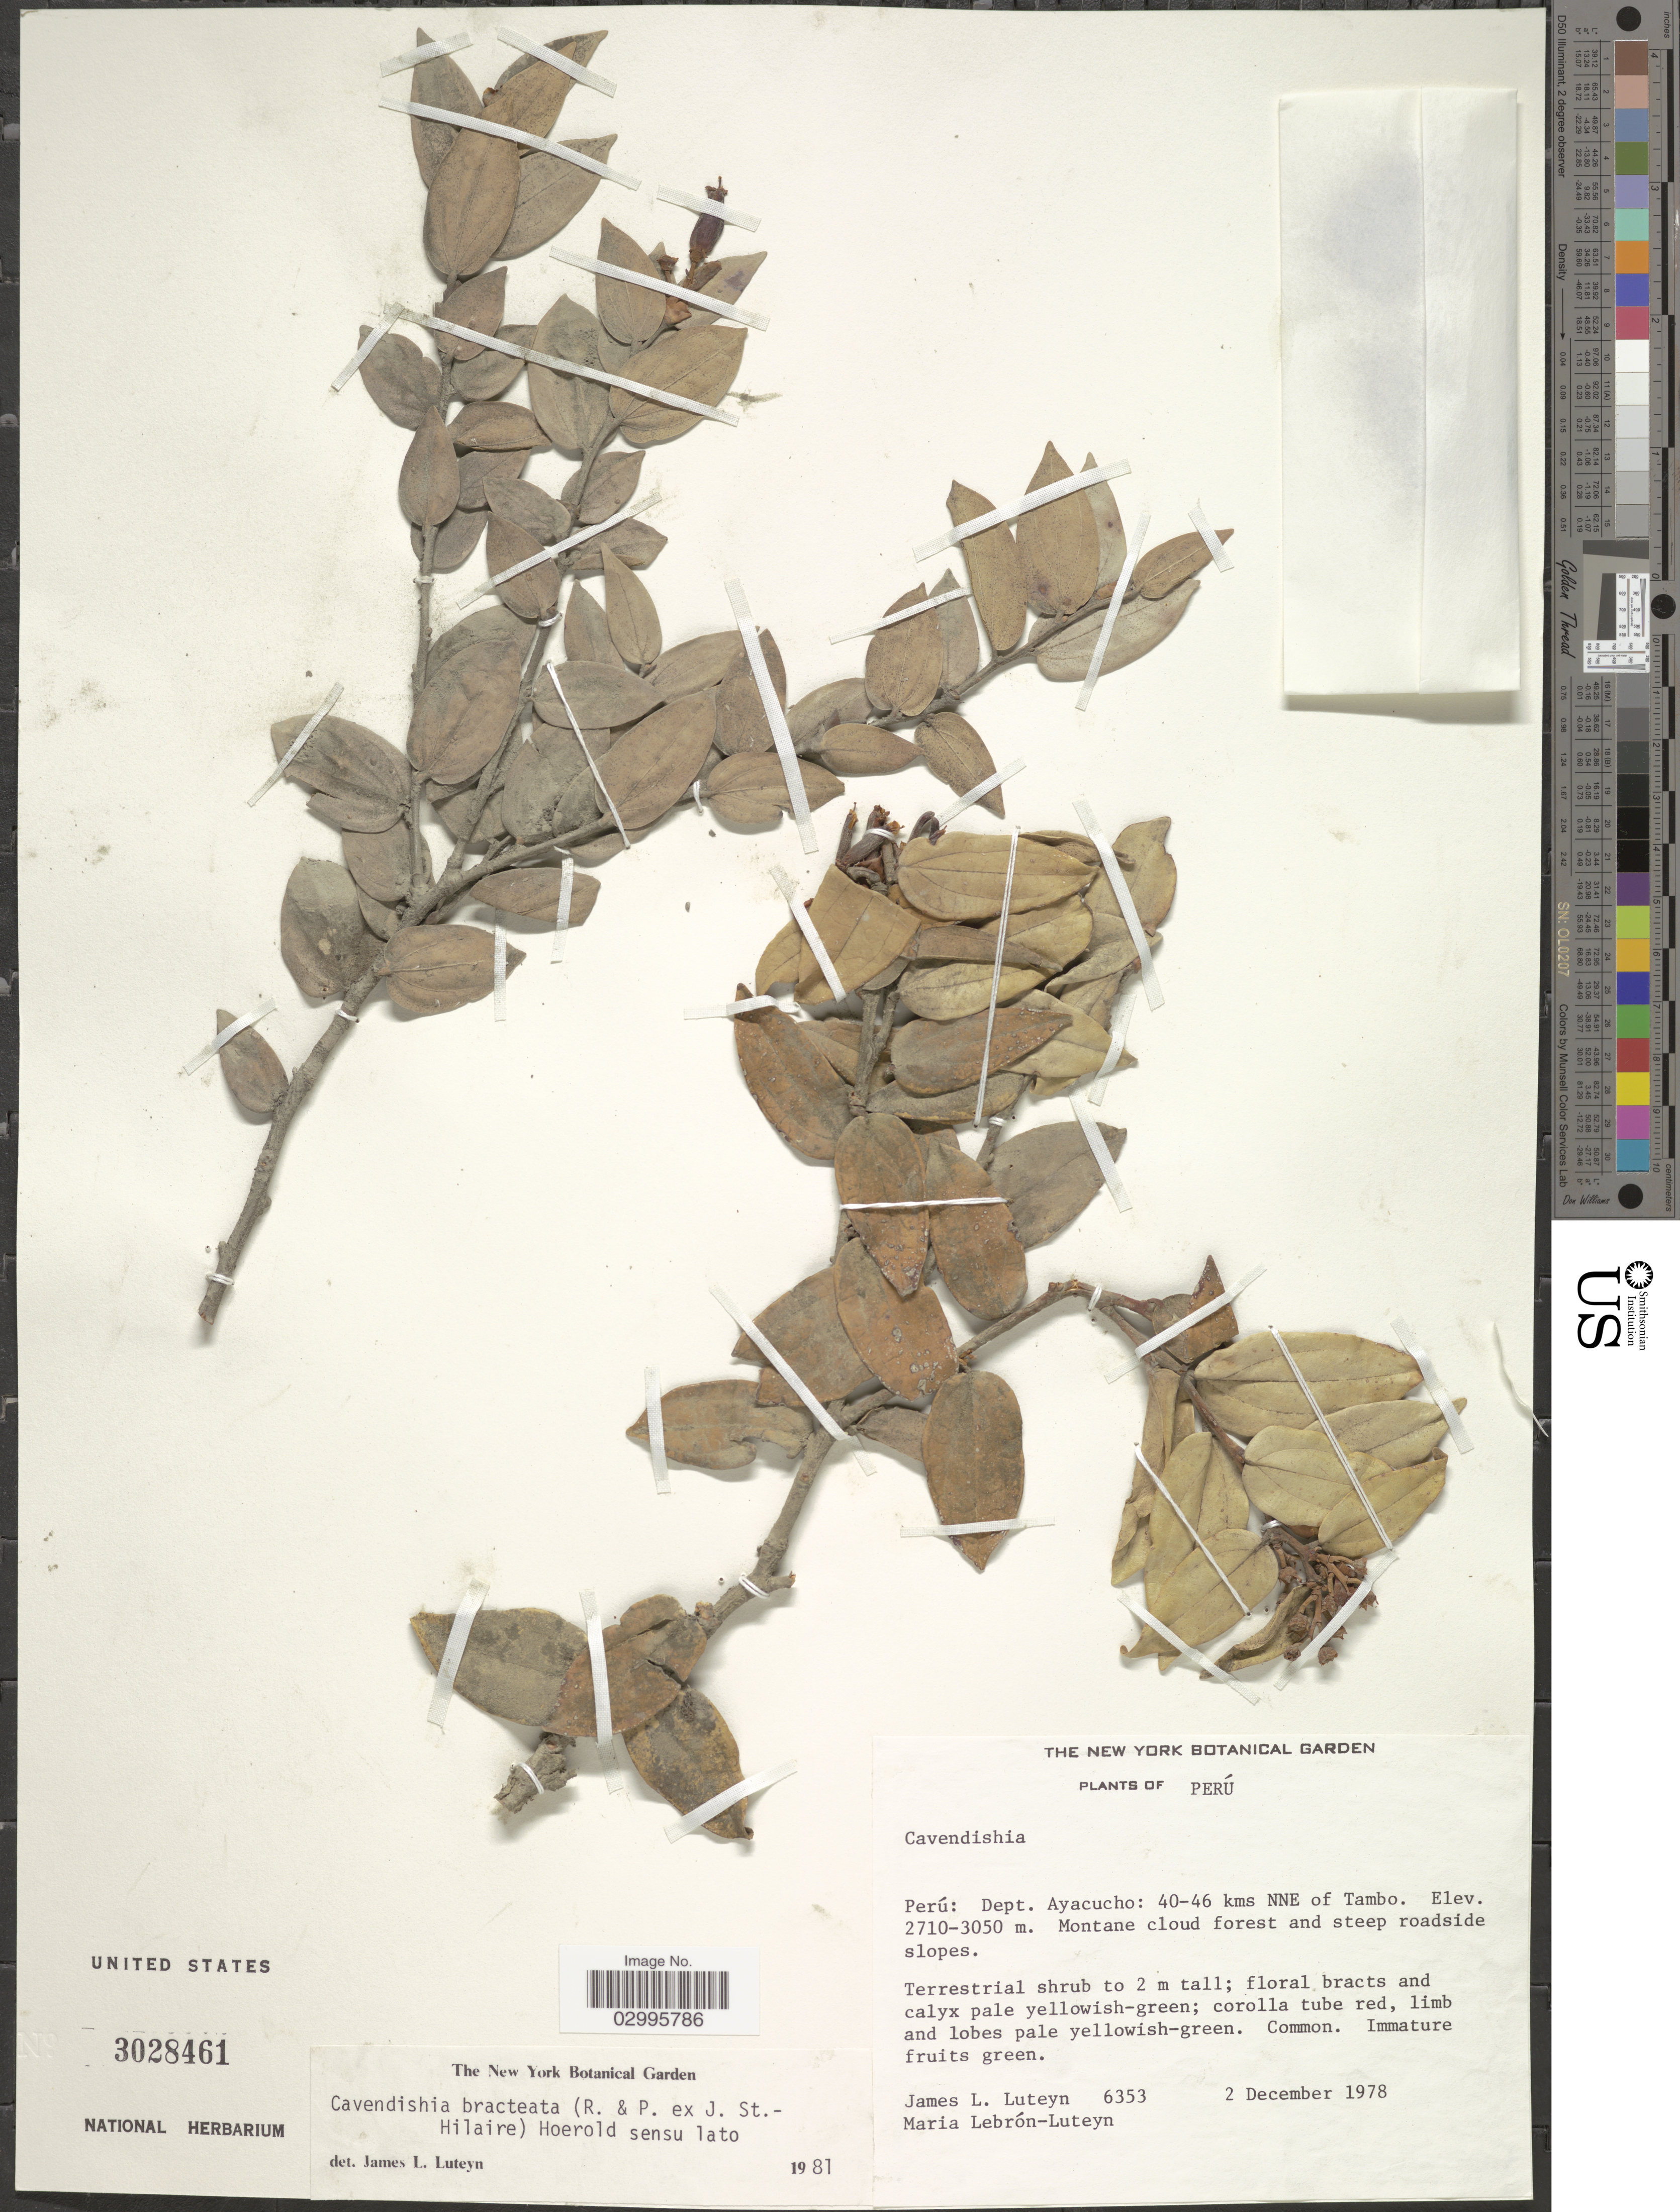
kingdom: Plantae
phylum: Tracheophyta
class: Magnoliopsida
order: Ericales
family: Ericaceae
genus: Cavendishia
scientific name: Cavendishia bracteata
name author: (Ruiz & Pav. ex J. St.-Hil.) Hoerold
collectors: J. Luteyn & M. L. Lebrón-Luteyn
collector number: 6353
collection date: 1978-12-02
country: Peru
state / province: Ayacucho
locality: Dept. Ayacucho: 40-46 kms NNE of Tambo.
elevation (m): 2710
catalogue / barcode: US 3028461